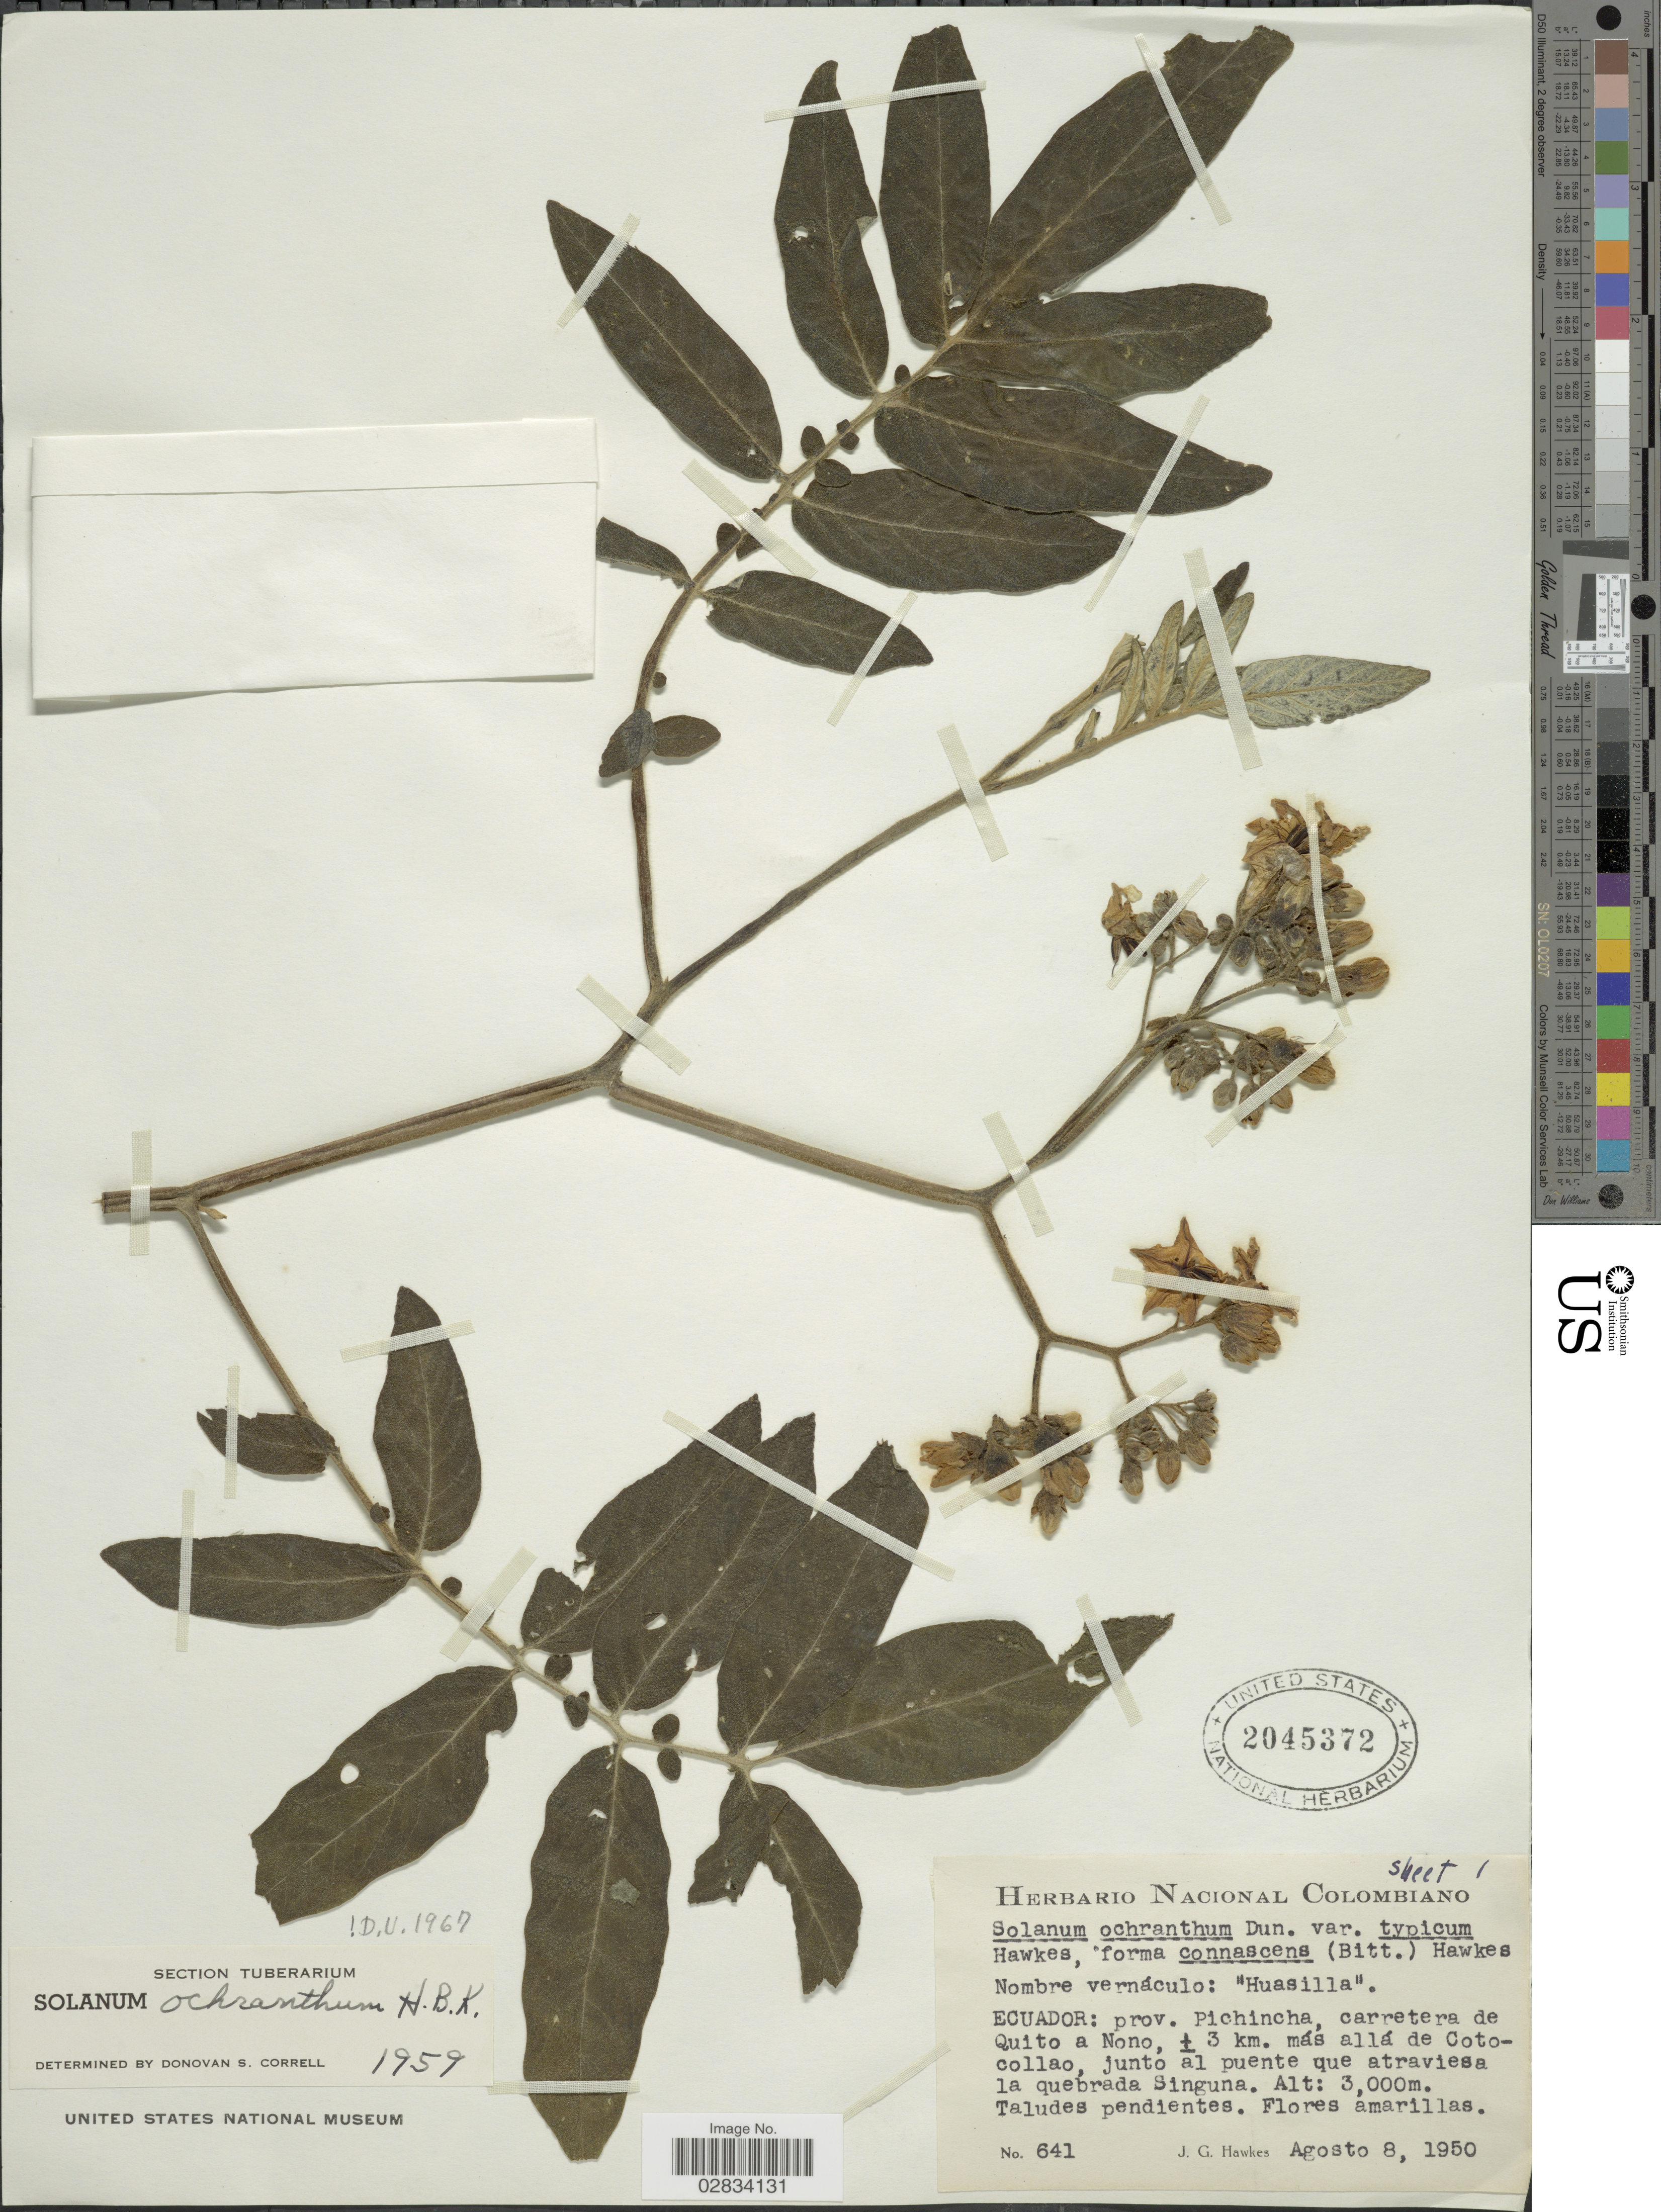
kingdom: Plantae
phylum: Tracheophyta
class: Magnoliopsida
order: Solanales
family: Solanaceae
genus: Solanum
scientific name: Solanum ochranthum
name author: Dunal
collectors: J. Hawkes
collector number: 641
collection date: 1950-08-08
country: Ecuador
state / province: Pichincha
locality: Carretera de Quito a Nono, ±3km. más allá de Cotocollao, junto al puente que atraviesa la quebrada Singuna.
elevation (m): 3000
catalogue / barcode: US 2045372